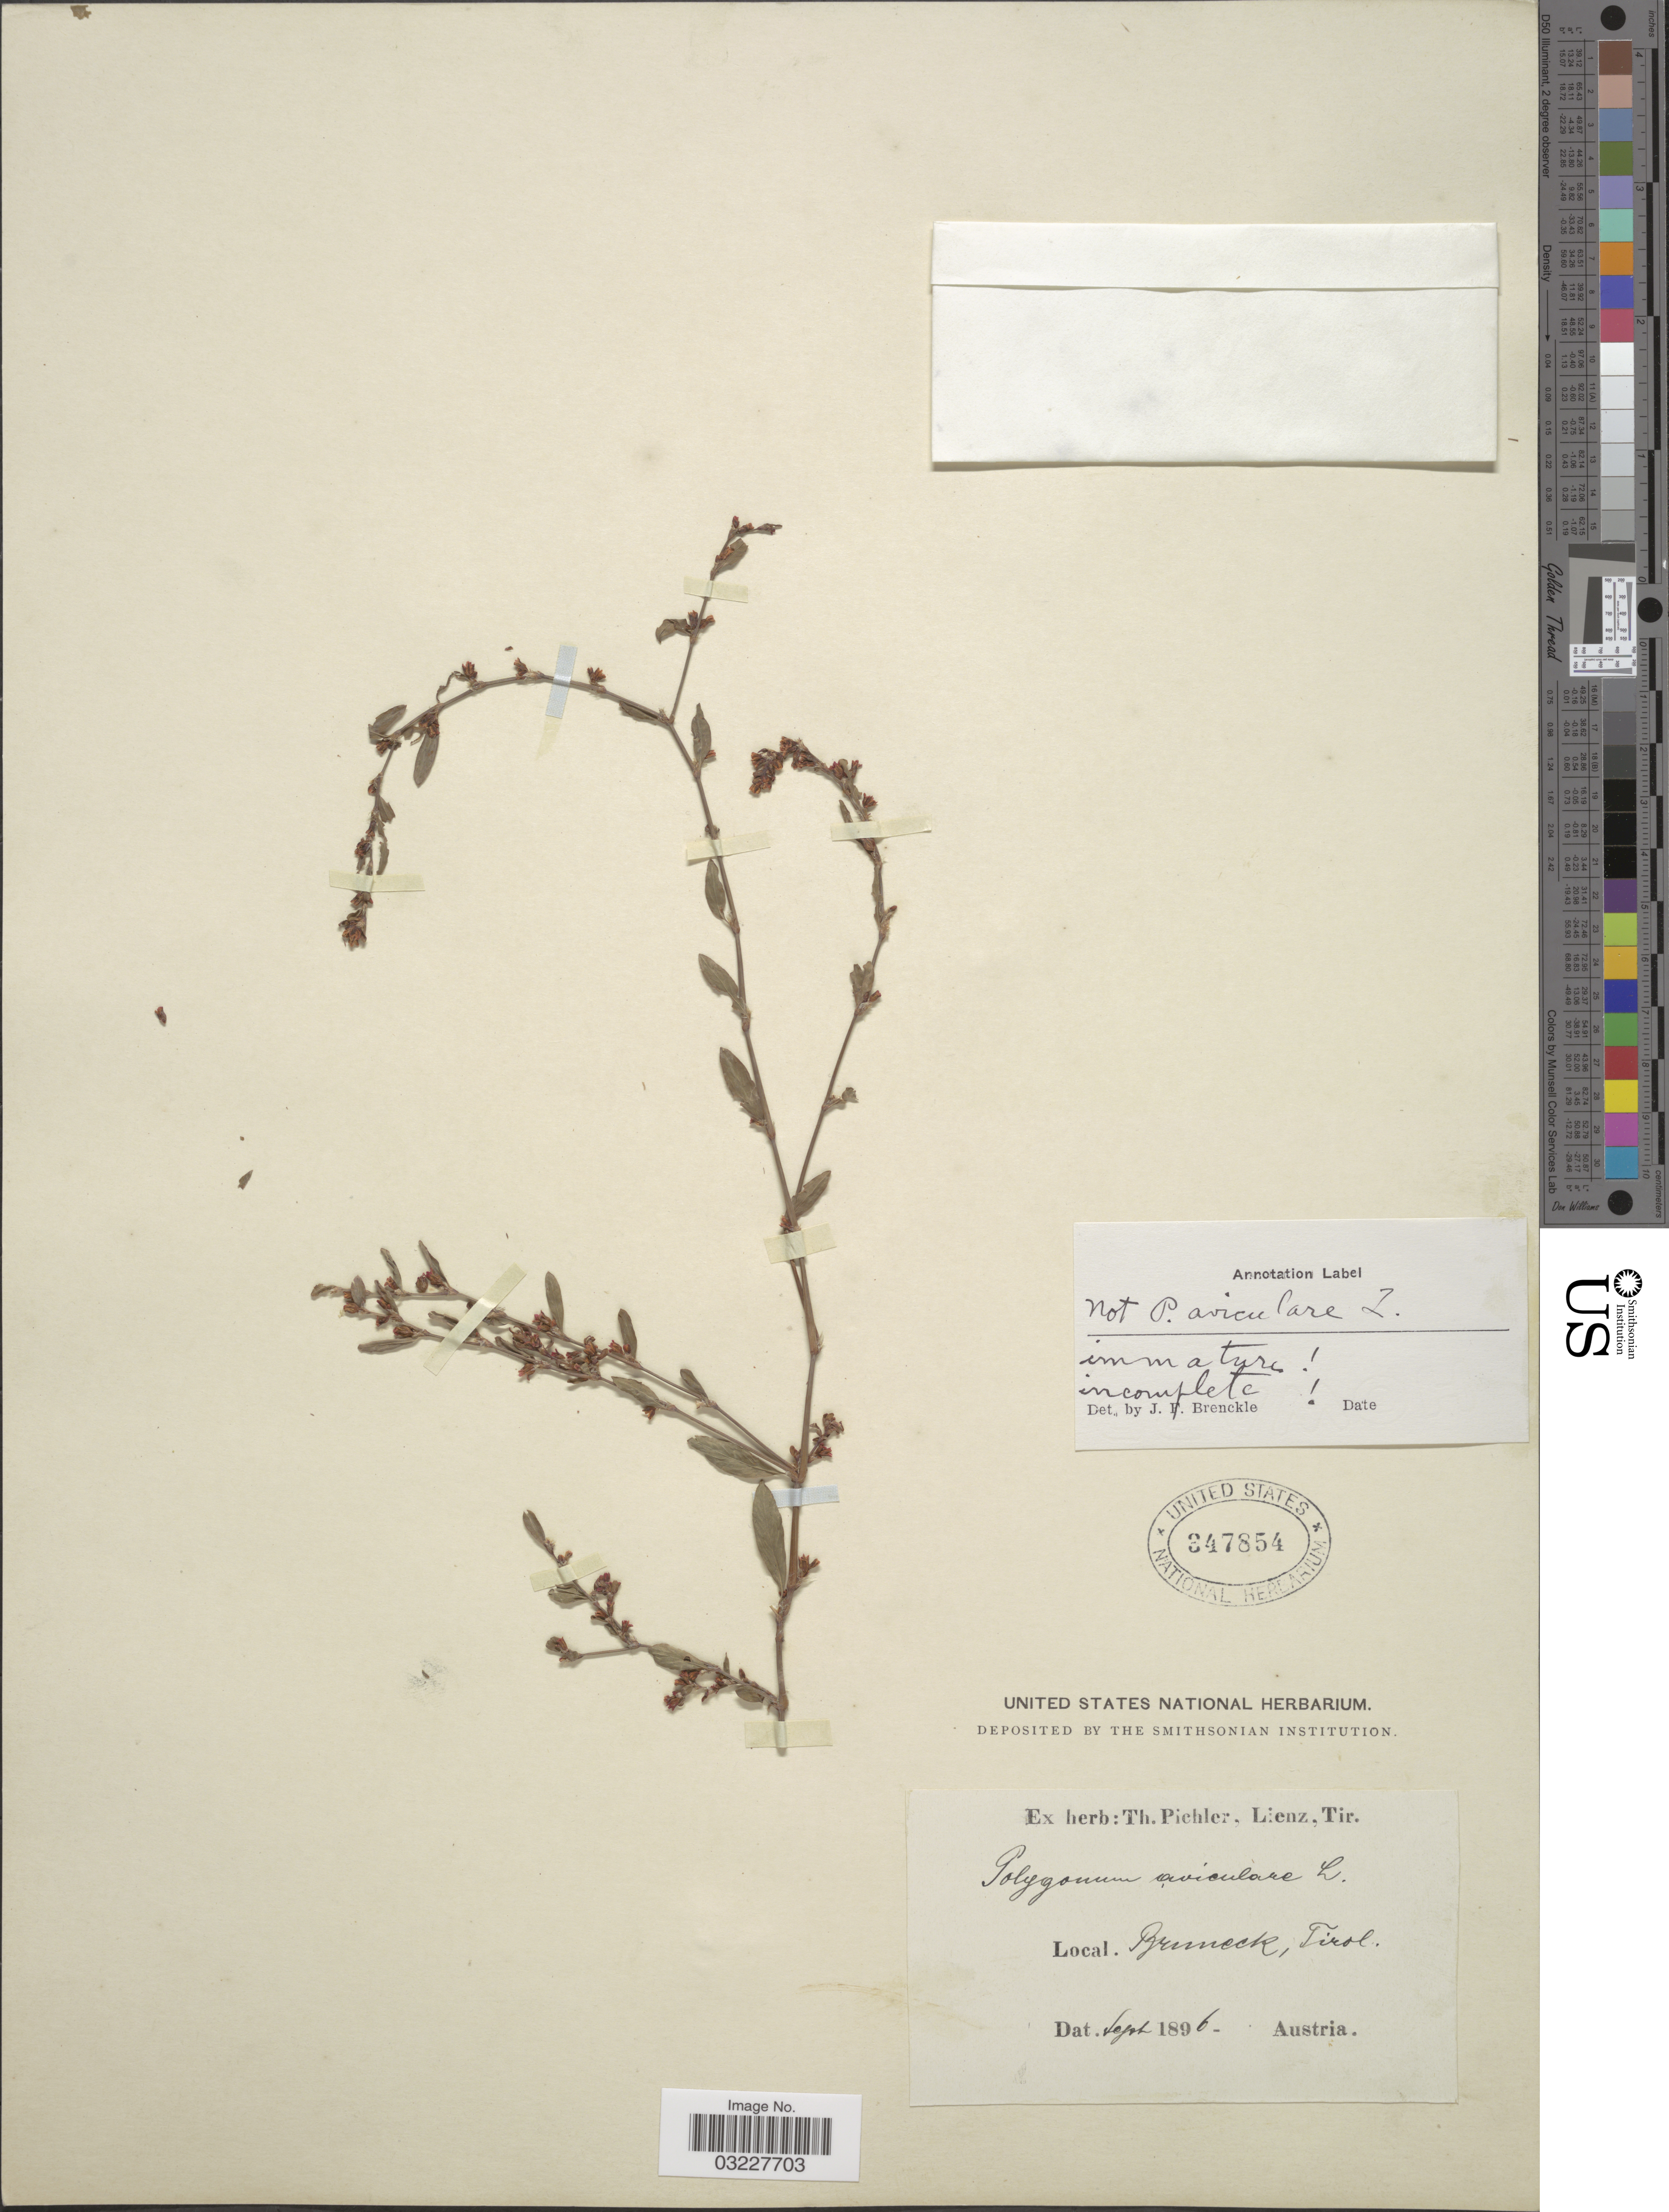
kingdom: Plantae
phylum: Tracheophyta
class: Magnoliopsida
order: Caryophyllales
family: Polygonaceae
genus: Polygonum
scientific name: Polygonum sp.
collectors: ex herb. T. Pichler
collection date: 1896-09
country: Italy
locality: Bruneck.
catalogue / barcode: US 347854